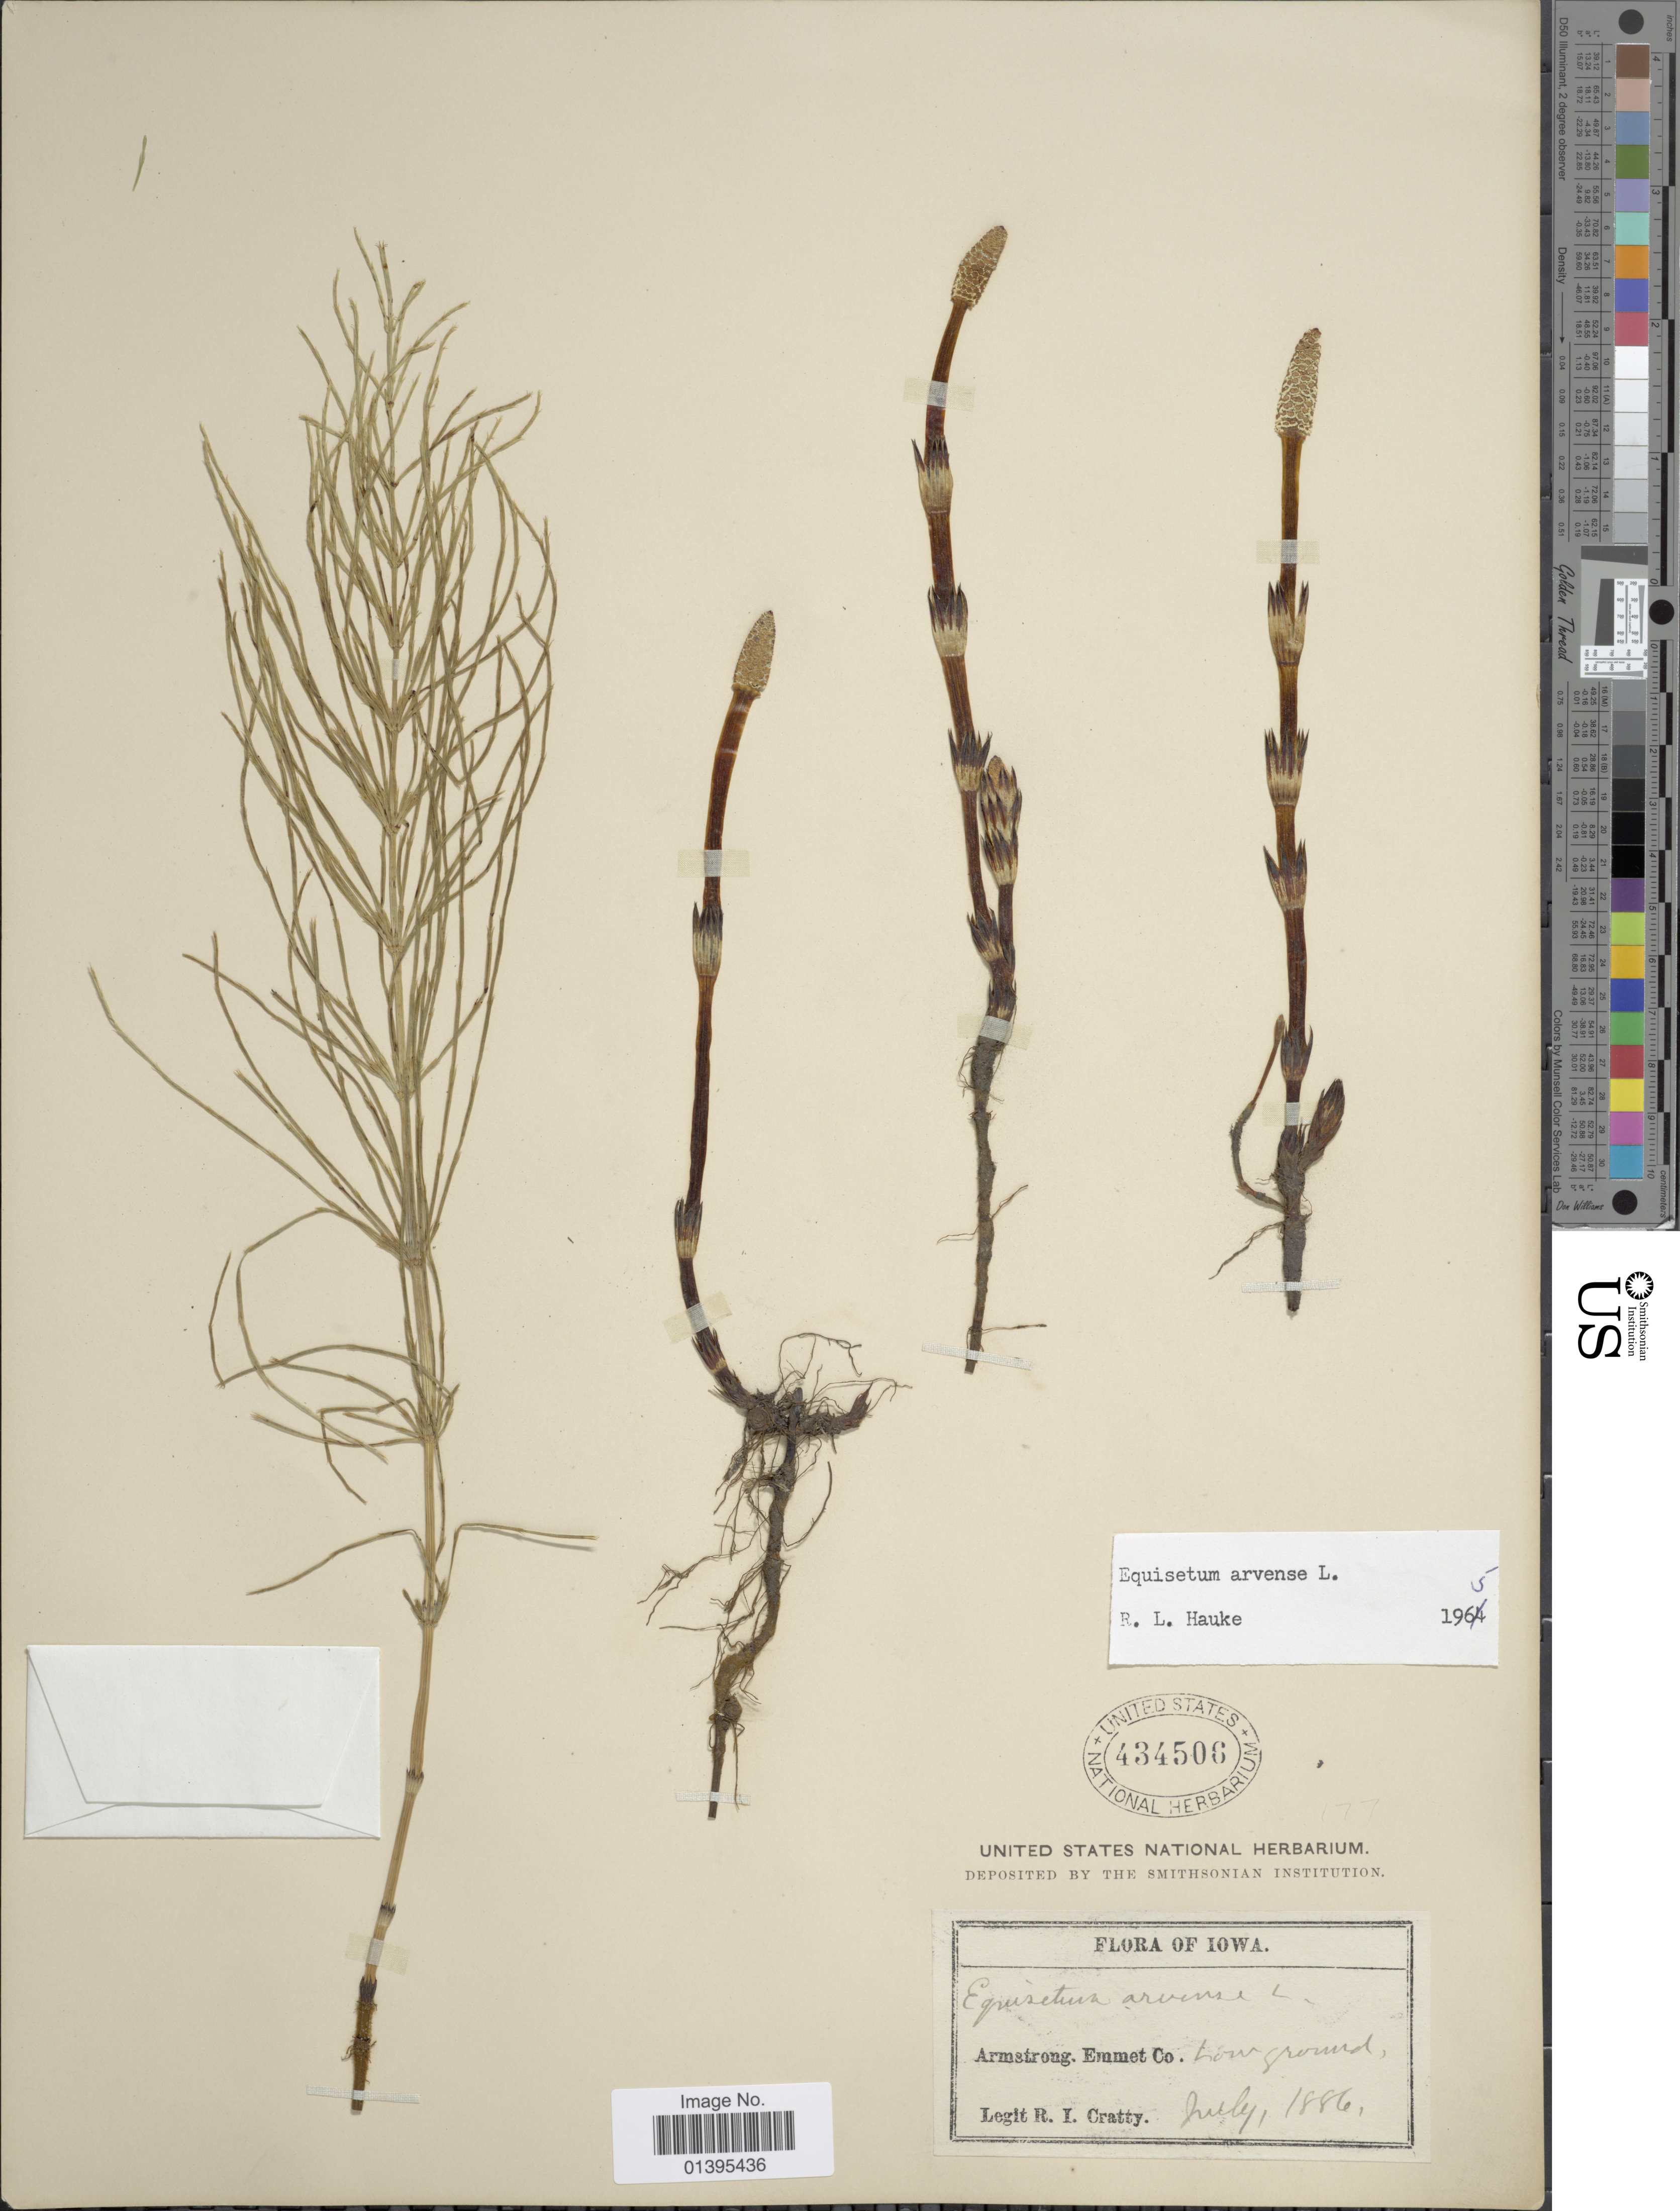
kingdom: Plantae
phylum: Tracheophyta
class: Polypodiopsida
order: Equisetales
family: Equisetaceae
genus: Equisetum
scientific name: Equisetum arvense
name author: L.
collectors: R. Cratty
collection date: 1886-07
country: United States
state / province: Iowa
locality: Armstrong, Emmet Co.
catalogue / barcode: US 434506